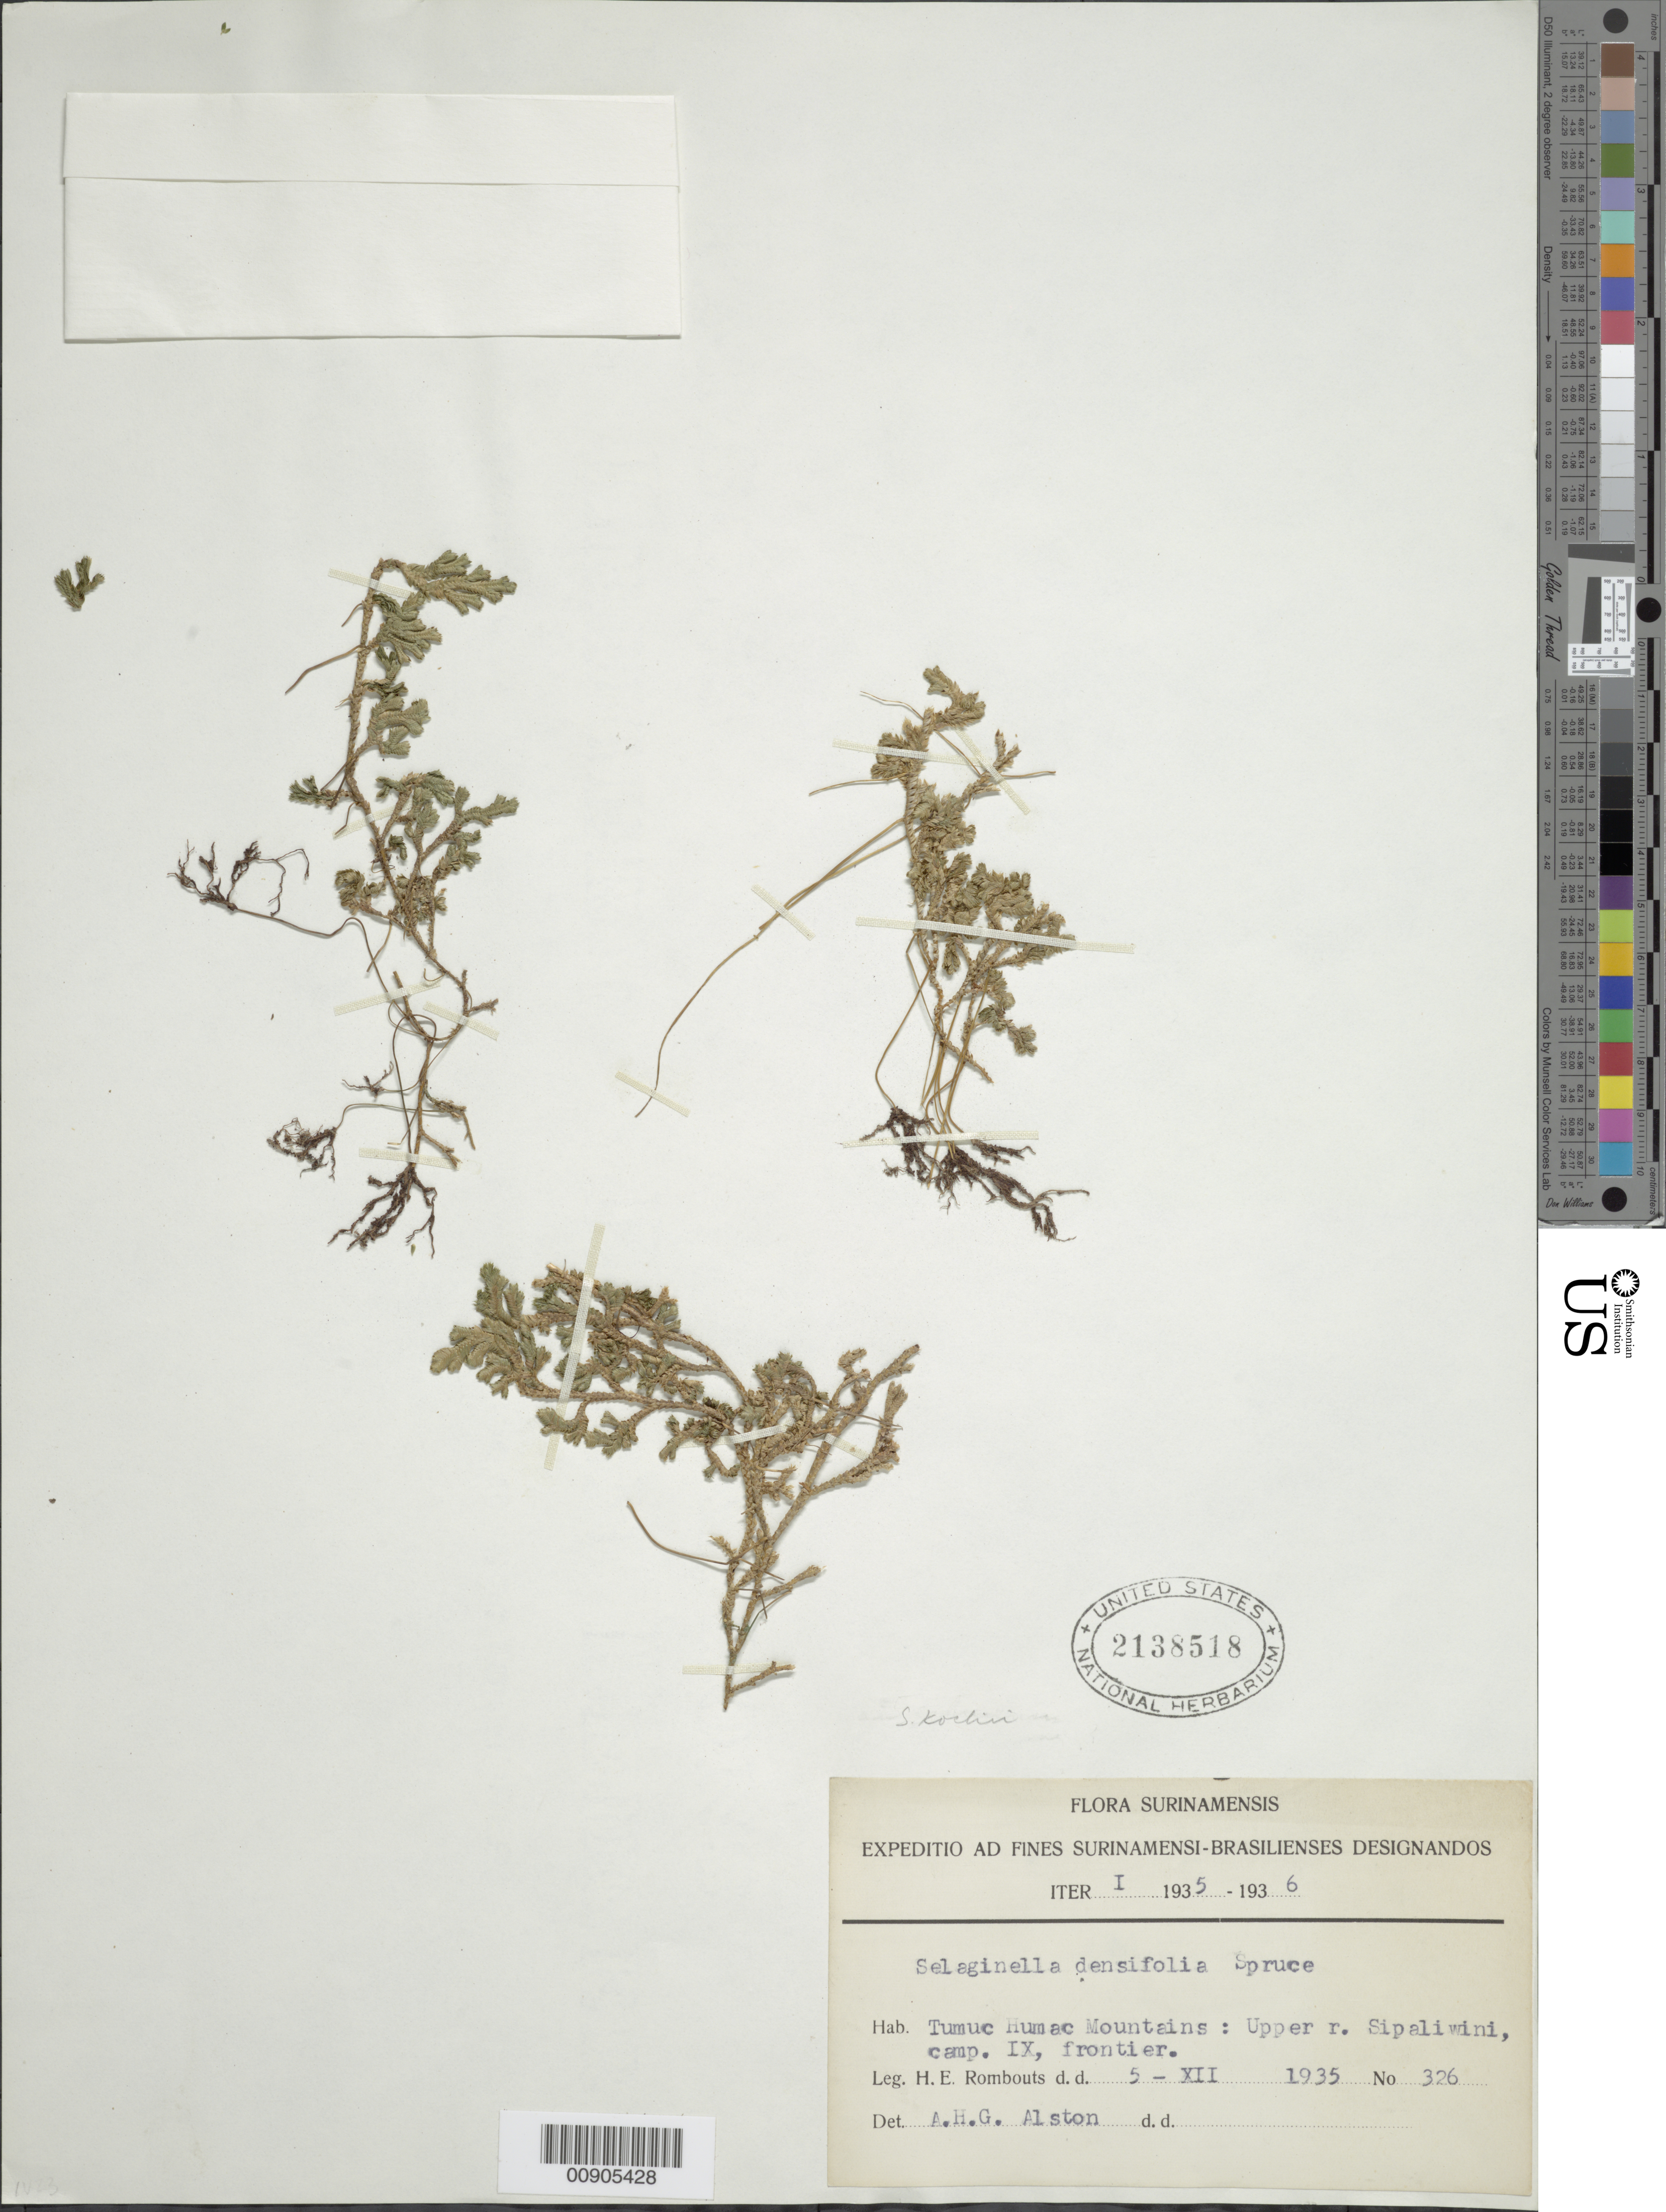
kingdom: Plantae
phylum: Tracheophyta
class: Lycopodiopsida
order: Selaginellales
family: Selaginellaceae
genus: Selaginella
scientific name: Selaginella kochii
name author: Hieron.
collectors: H. Rombouts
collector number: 326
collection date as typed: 5-Dec-35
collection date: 1935-12-05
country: Suriname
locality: Upper Sipaliwini R., Tumuc-Humac Mts., Camp IX; SURINAME-Brazil frontier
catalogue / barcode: US 2138518